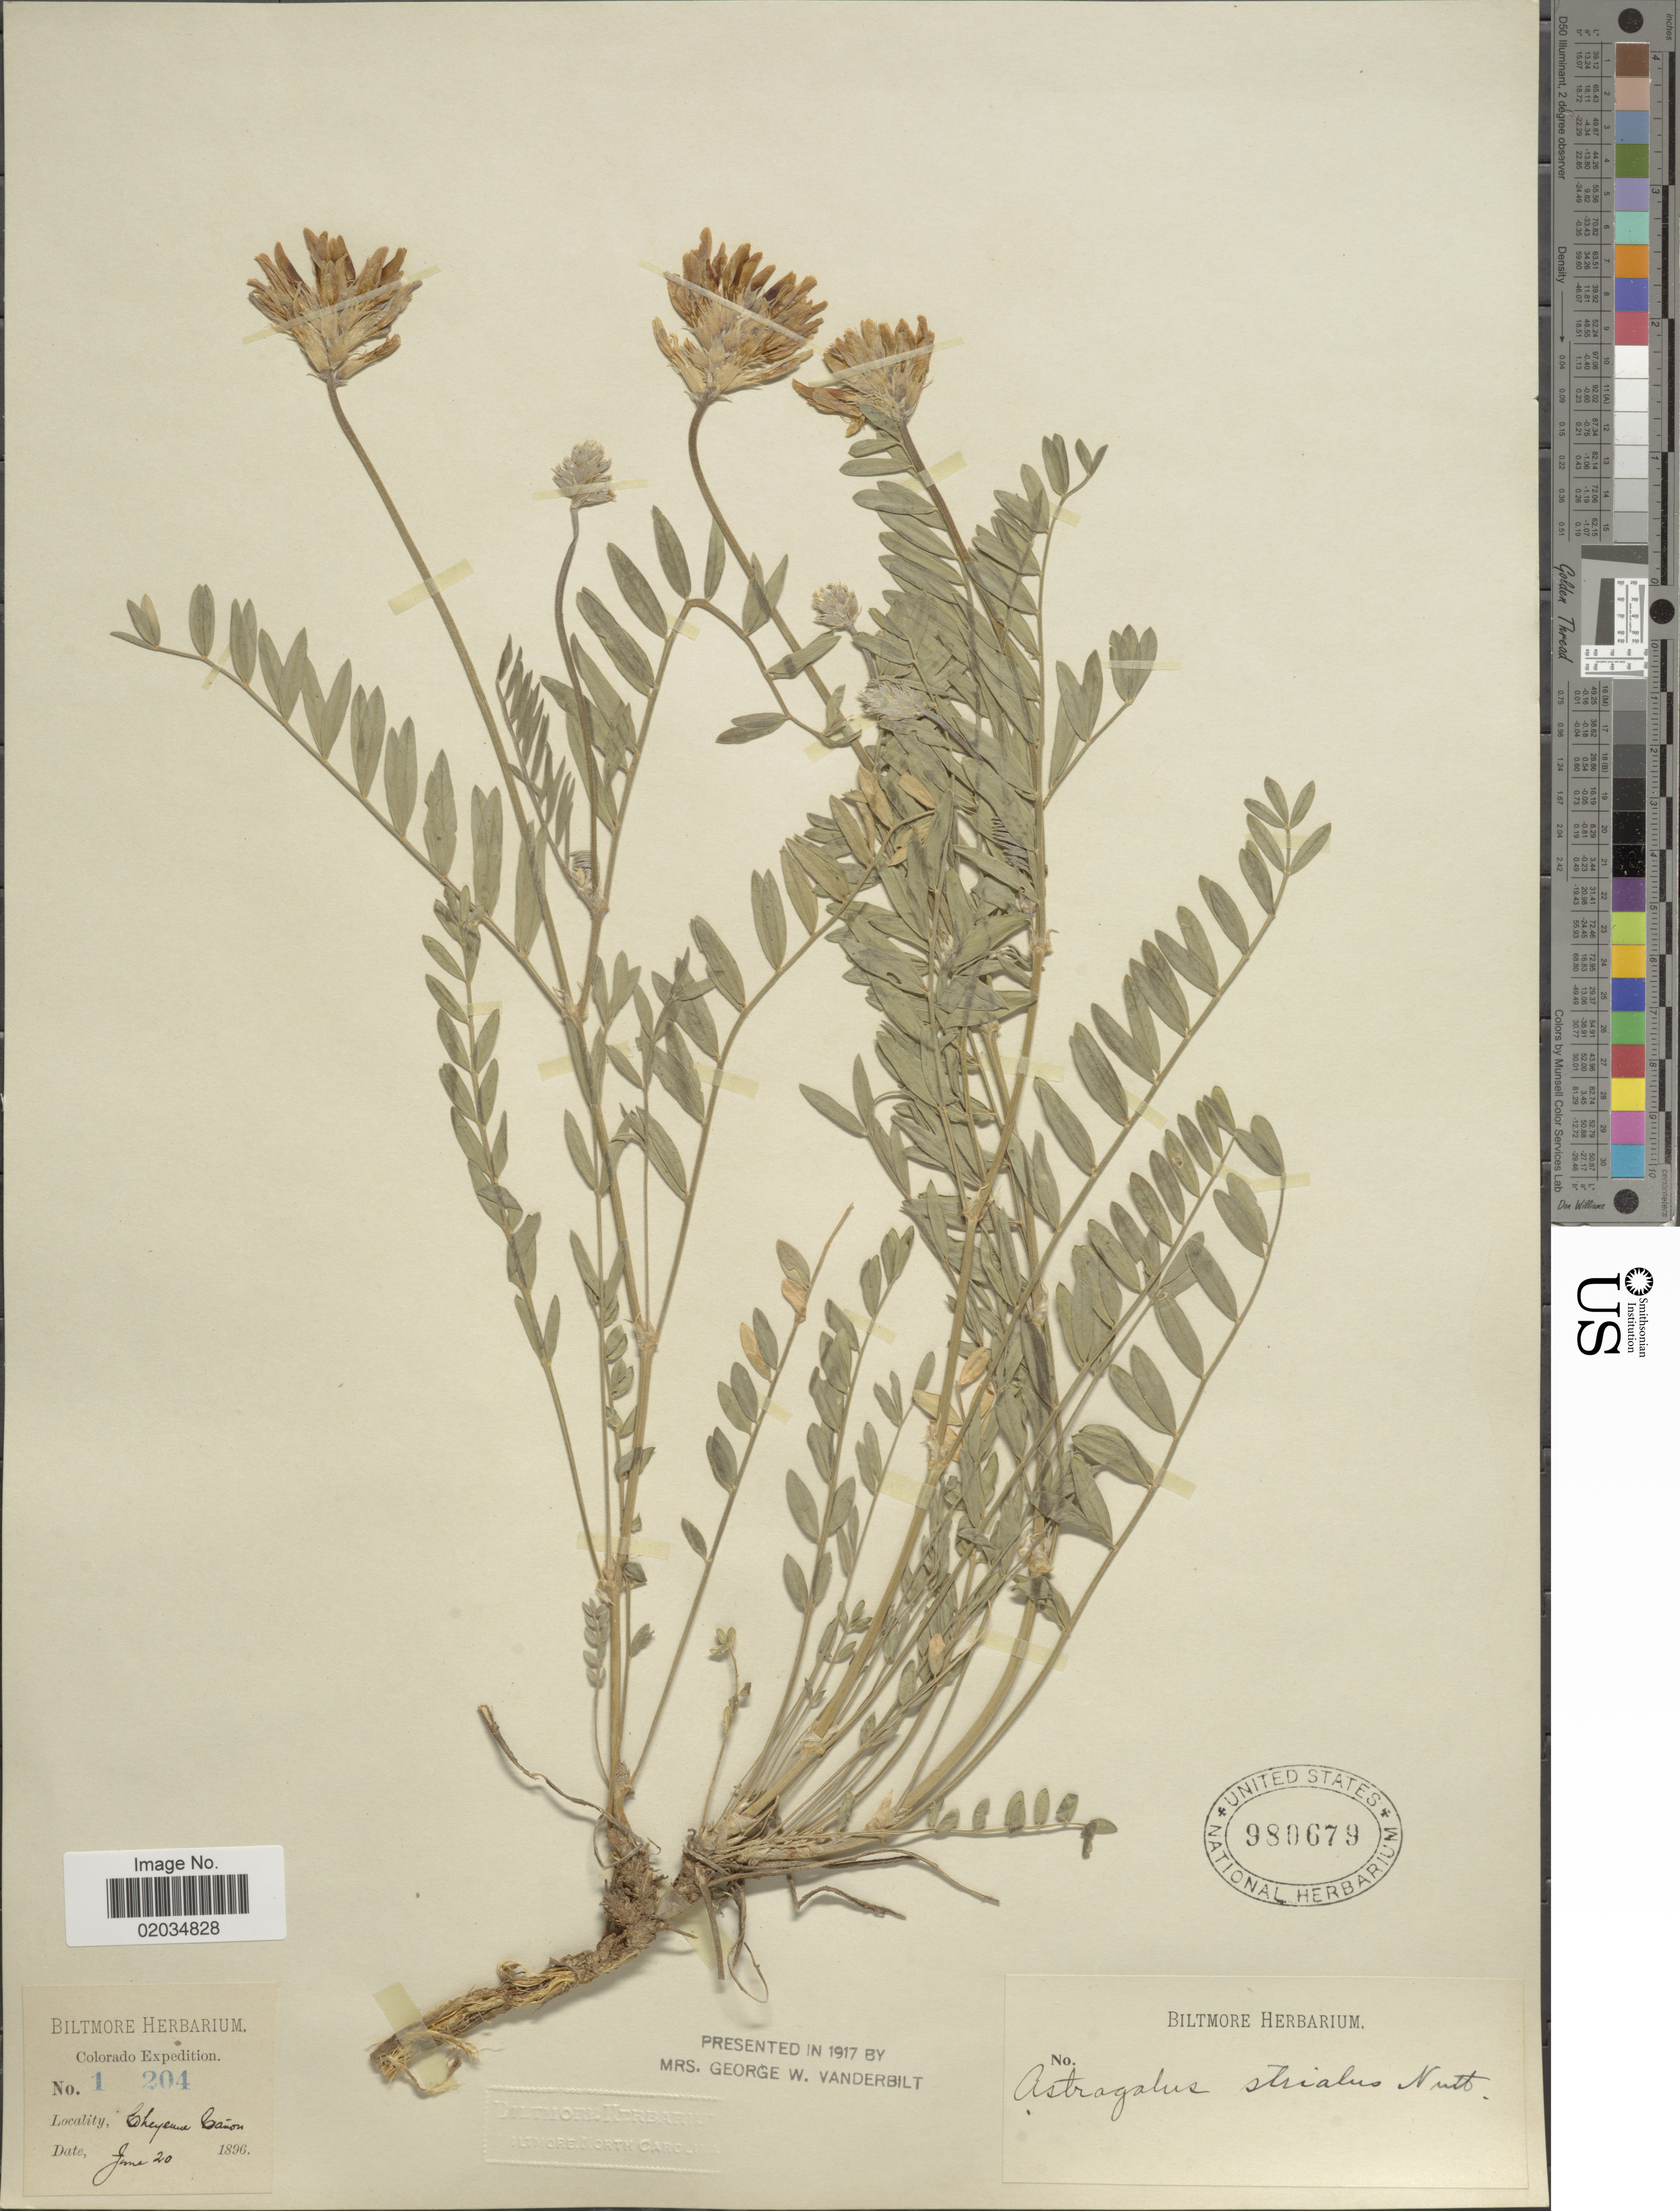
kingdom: Plantae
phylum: Tracheophyta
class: Magnoliopsida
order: Fabales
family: Fabaceae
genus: Astragalus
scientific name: Astragalus striatus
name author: Nutt.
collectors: ex herb. Biltmore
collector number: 1204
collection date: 1896-06-20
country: United States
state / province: Colorado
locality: Cheyenne Cañon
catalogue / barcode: US 980679